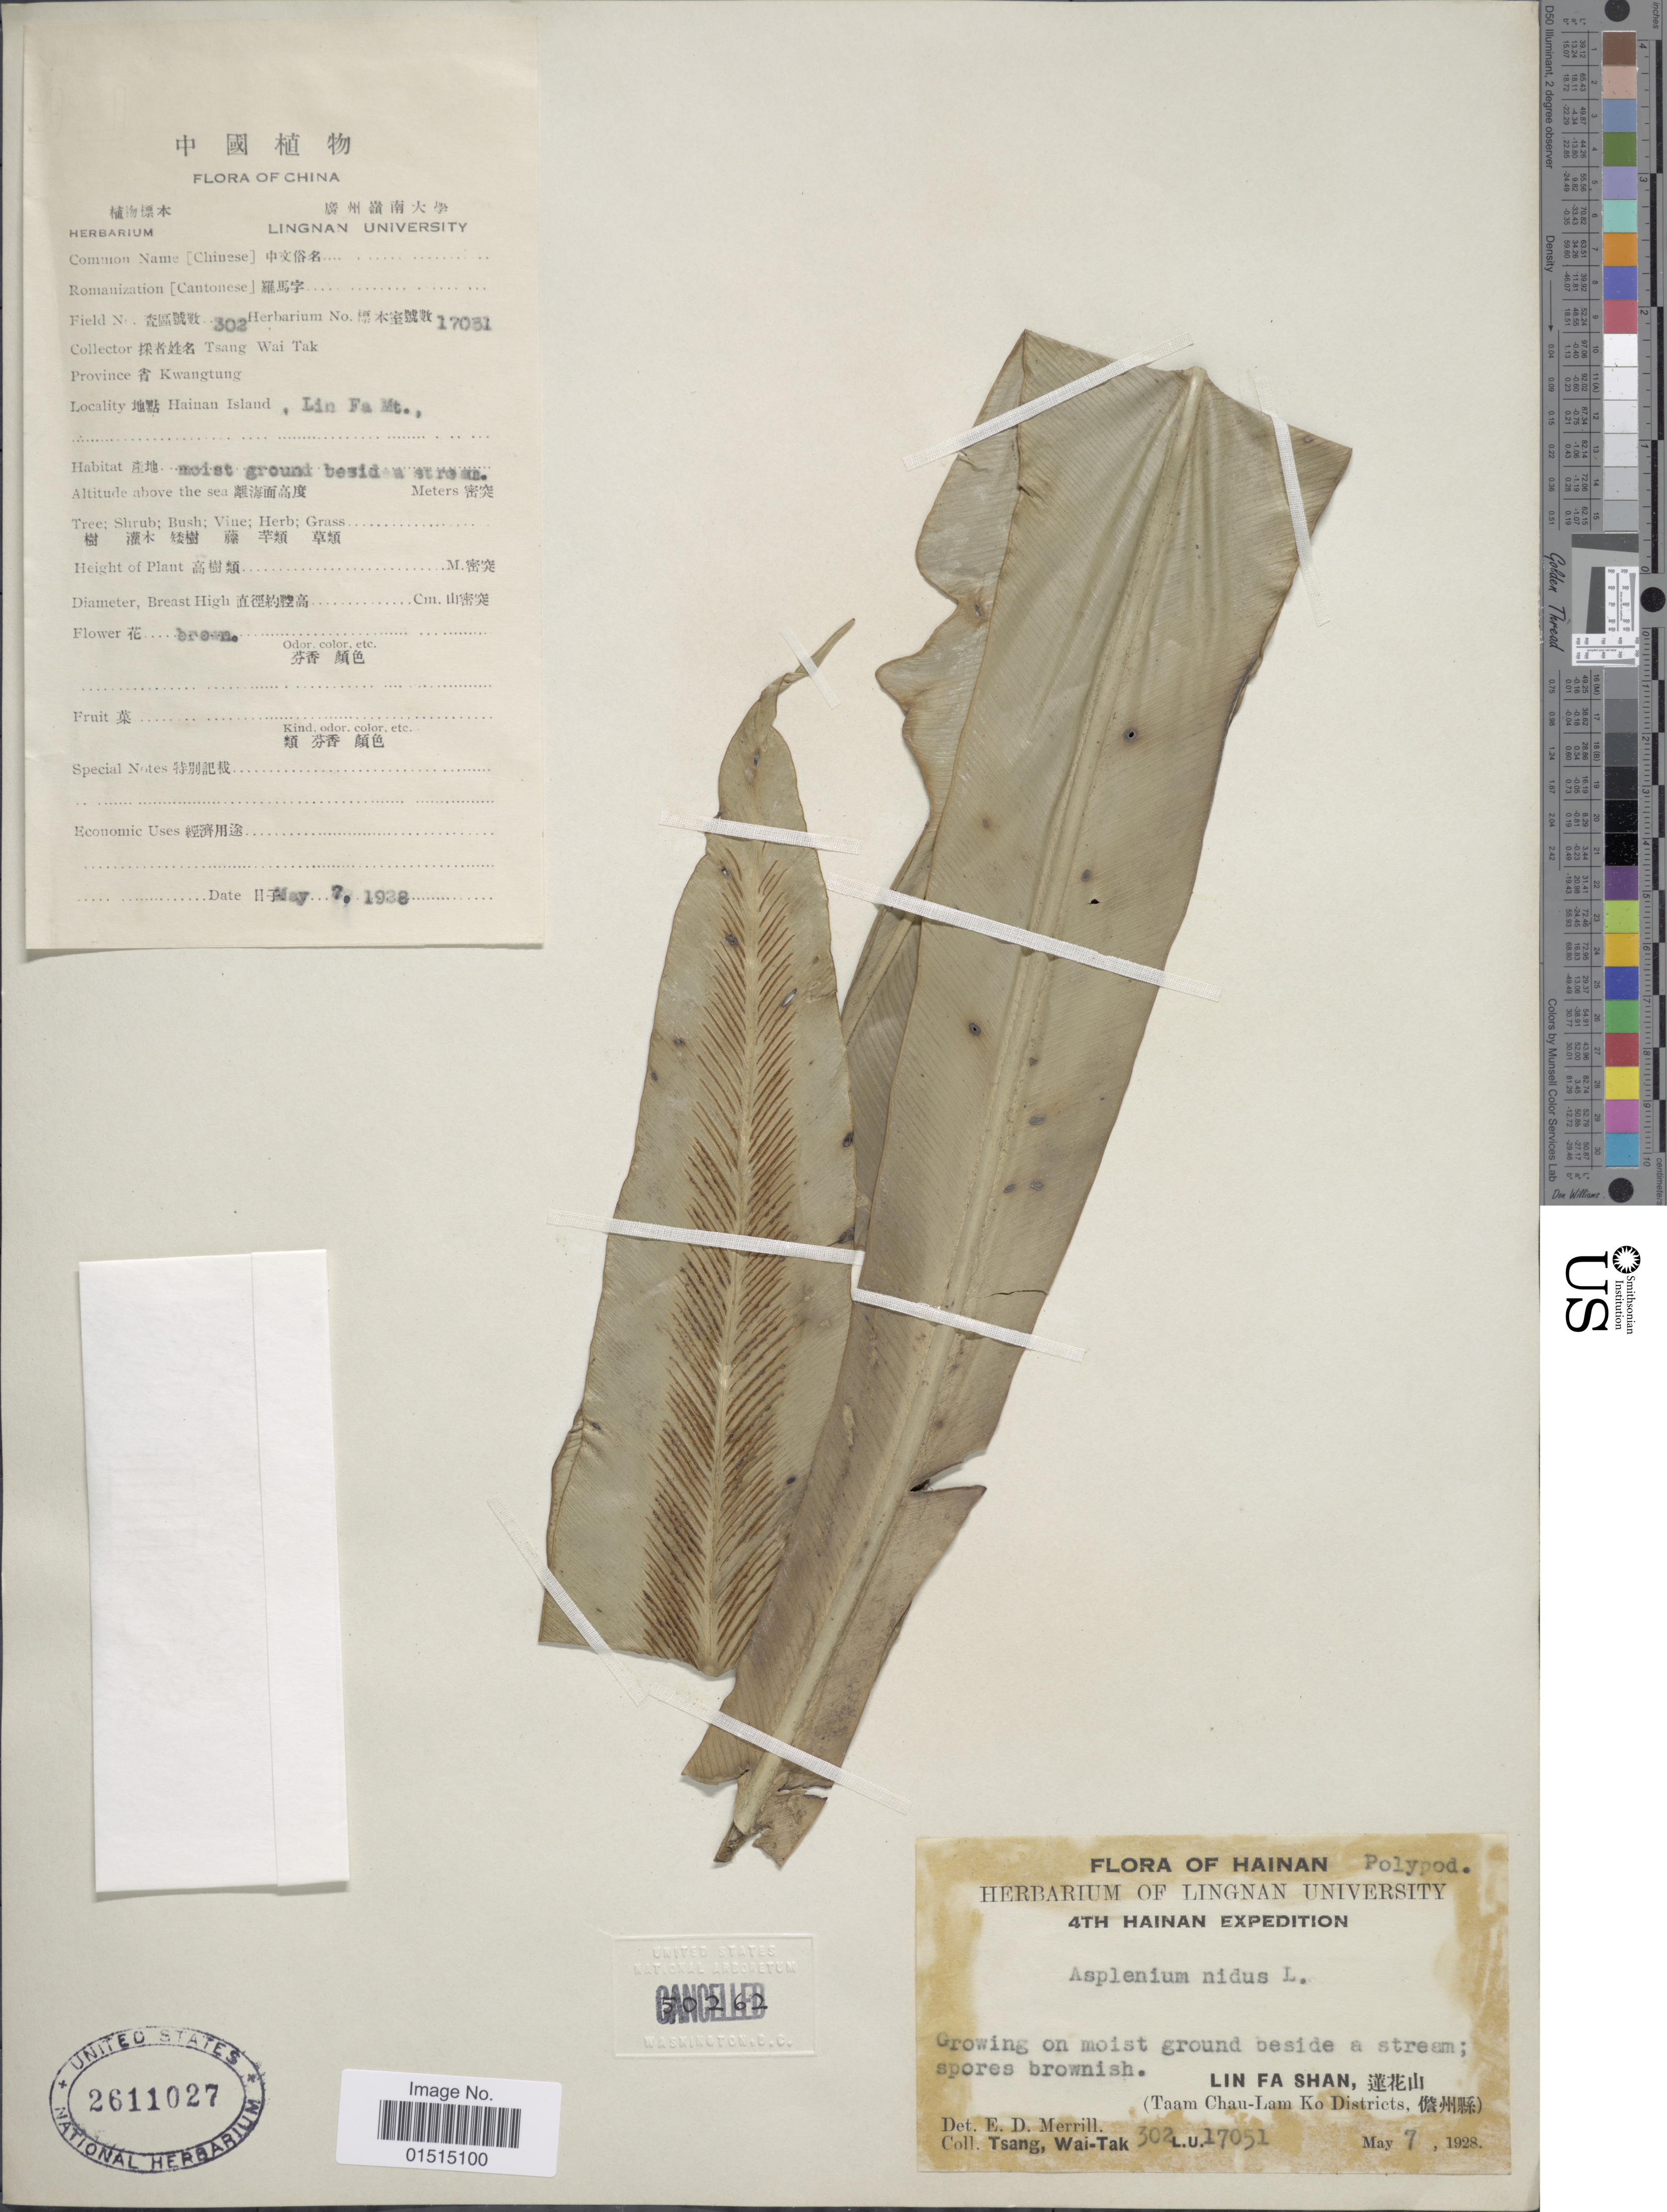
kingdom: Plantae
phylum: Tracheophyta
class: Polypodiopsida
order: Polypodiales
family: Aspleniaceae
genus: Asplenium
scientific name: Asplenium nidus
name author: L.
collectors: W. T. Tsang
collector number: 302/19051*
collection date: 1928-05-07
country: China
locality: Lin Fa Shan, (Taam, Chau-Lam Ko District) Hainan Island, Lin Fa Mt. Province Kwangtung. Hainan Island.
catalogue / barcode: US 2611027